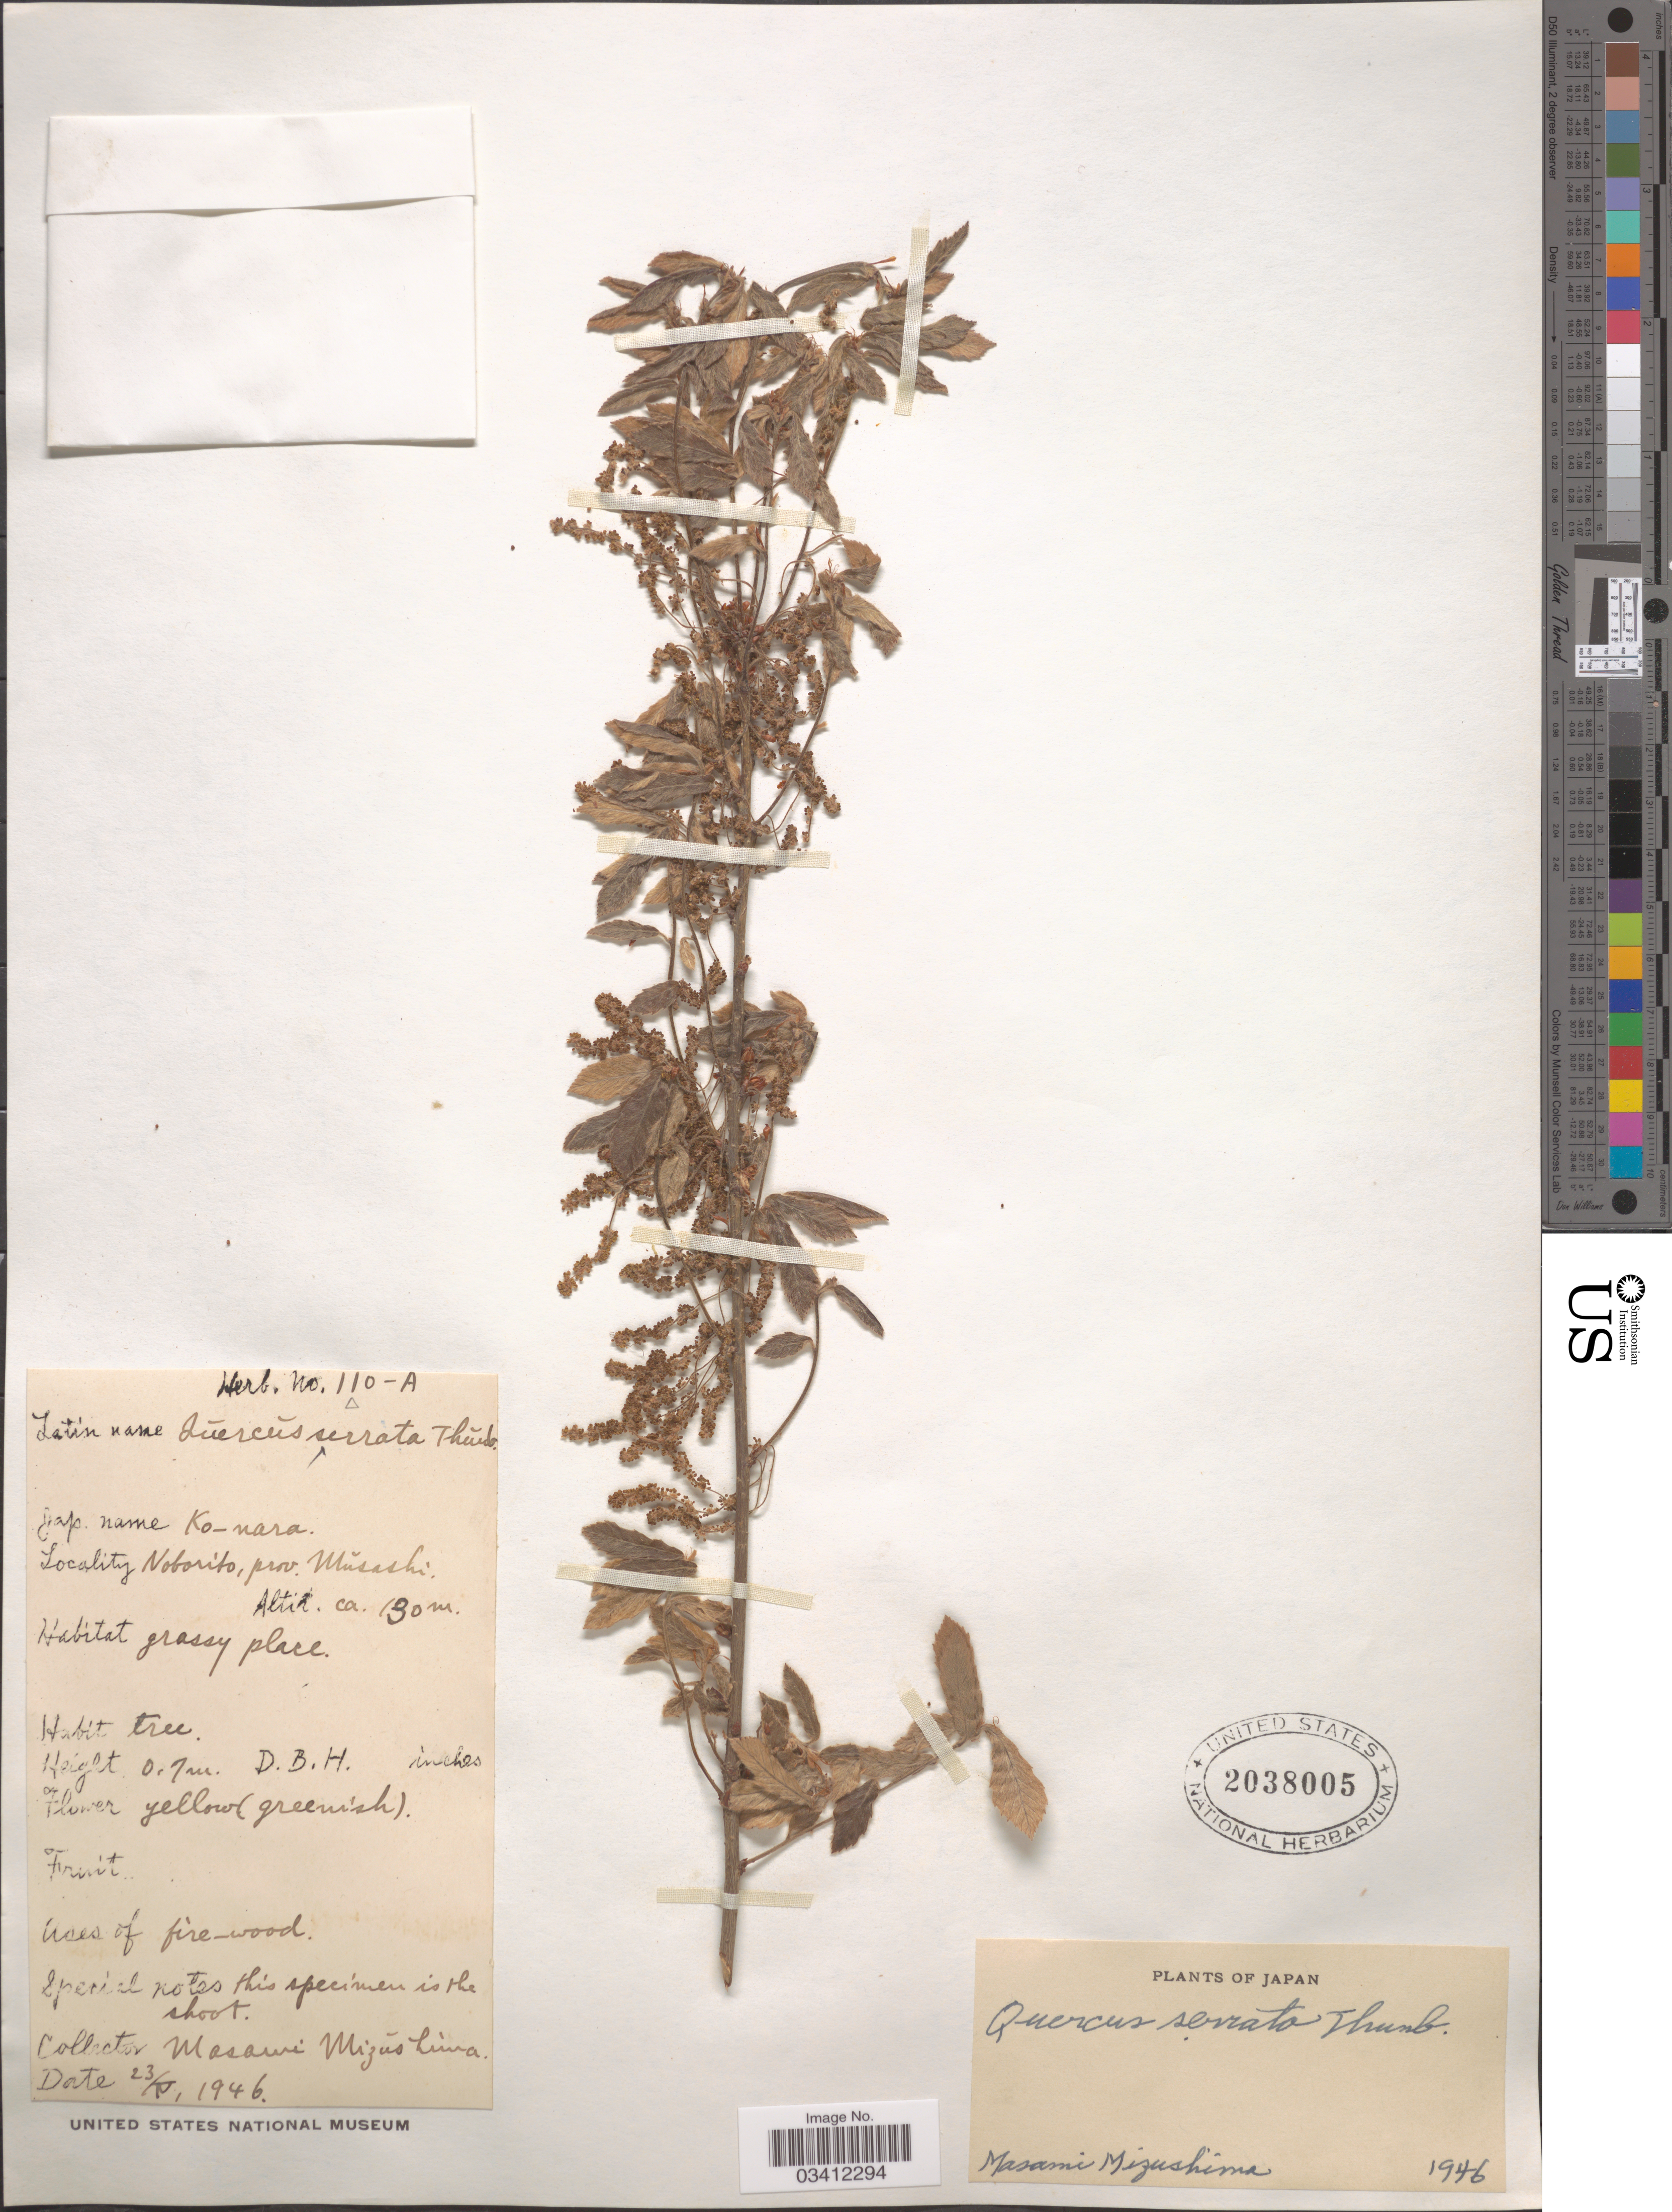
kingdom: Plantae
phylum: Tracheophyta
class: Magnoliopsida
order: Fagales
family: Fagaceae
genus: Quercus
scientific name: Quercus serrata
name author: Thunb.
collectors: M. Mizushima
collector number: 110-A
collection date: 1946-04-23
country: Japan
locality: Noborito, Prov. Mŭsashi.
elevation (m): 130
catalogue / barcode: US 2038005